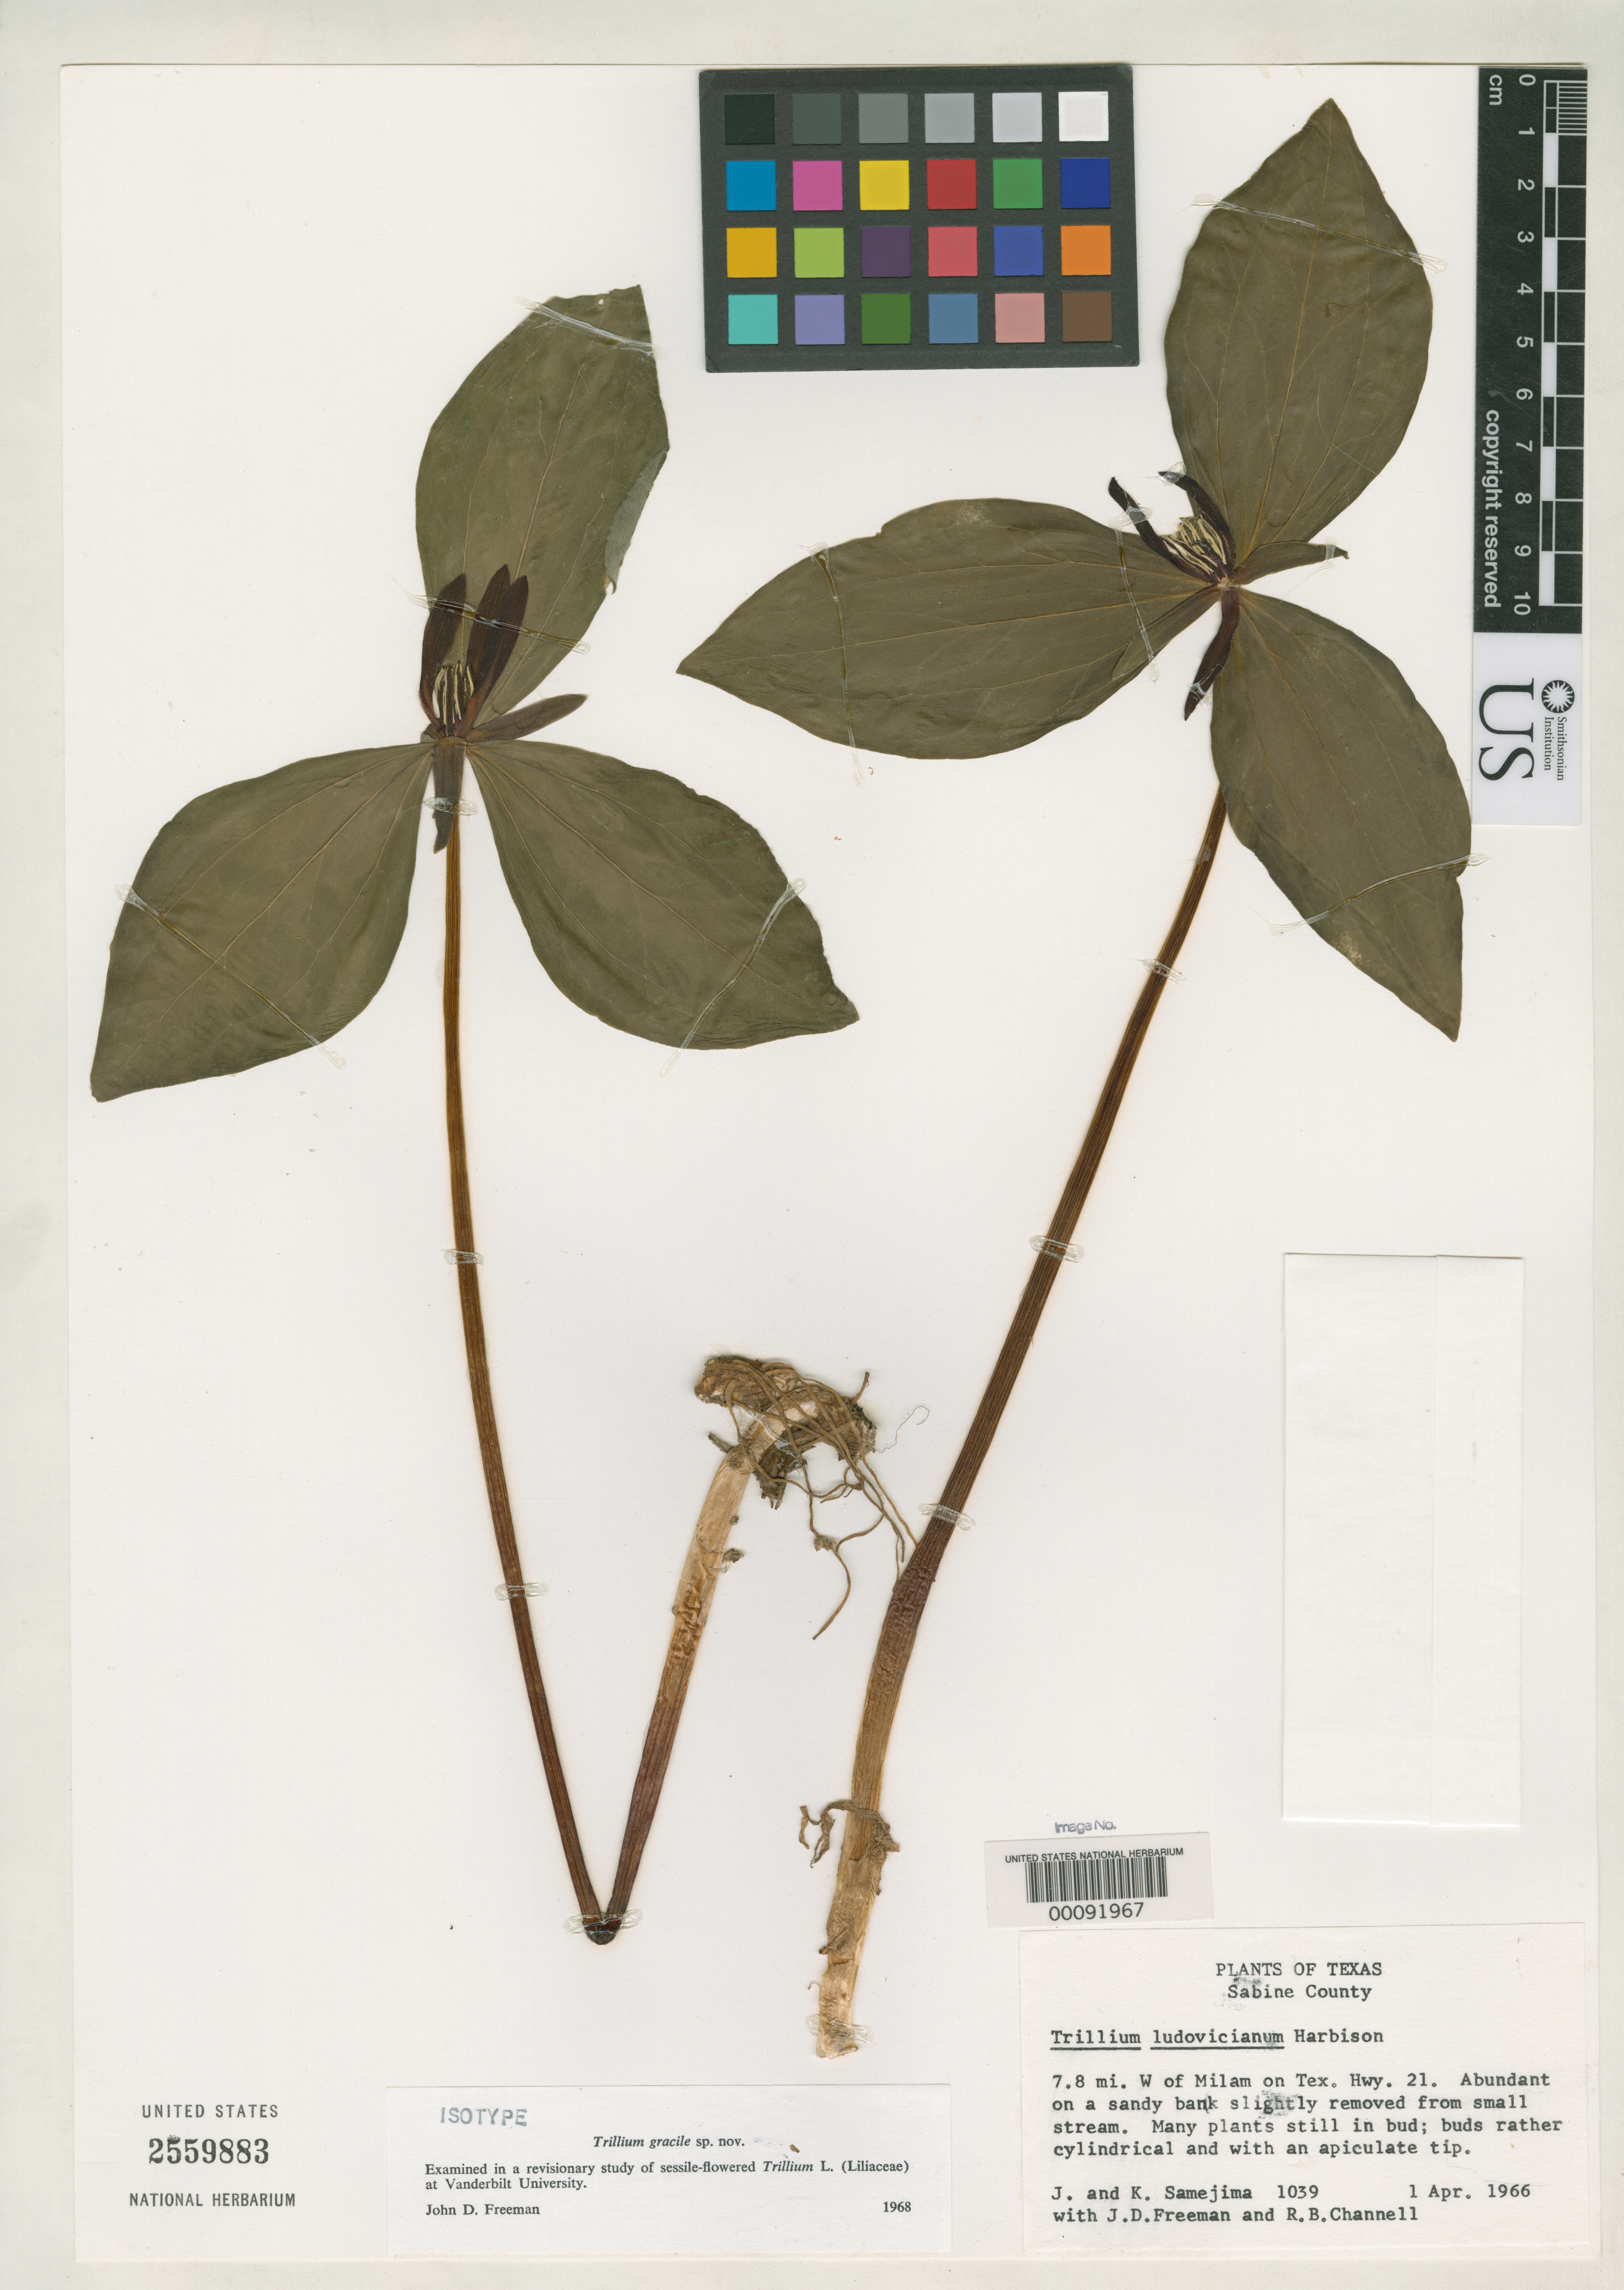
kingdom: Plantae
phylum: Tracheophyta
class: Liliopsida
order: Liliales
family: Melanthiaceae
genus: Trillium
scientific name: Trillium gracile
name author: J. D. Freeman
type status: Isotype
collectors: J. Samejima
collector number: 1039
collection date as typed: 01 Apr 1966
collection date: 1966-04-01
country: United States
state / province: Texas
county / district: Sabine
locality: Milam, 7.8 miles west on Texas Hwy. 21.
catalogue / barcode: US 2559883